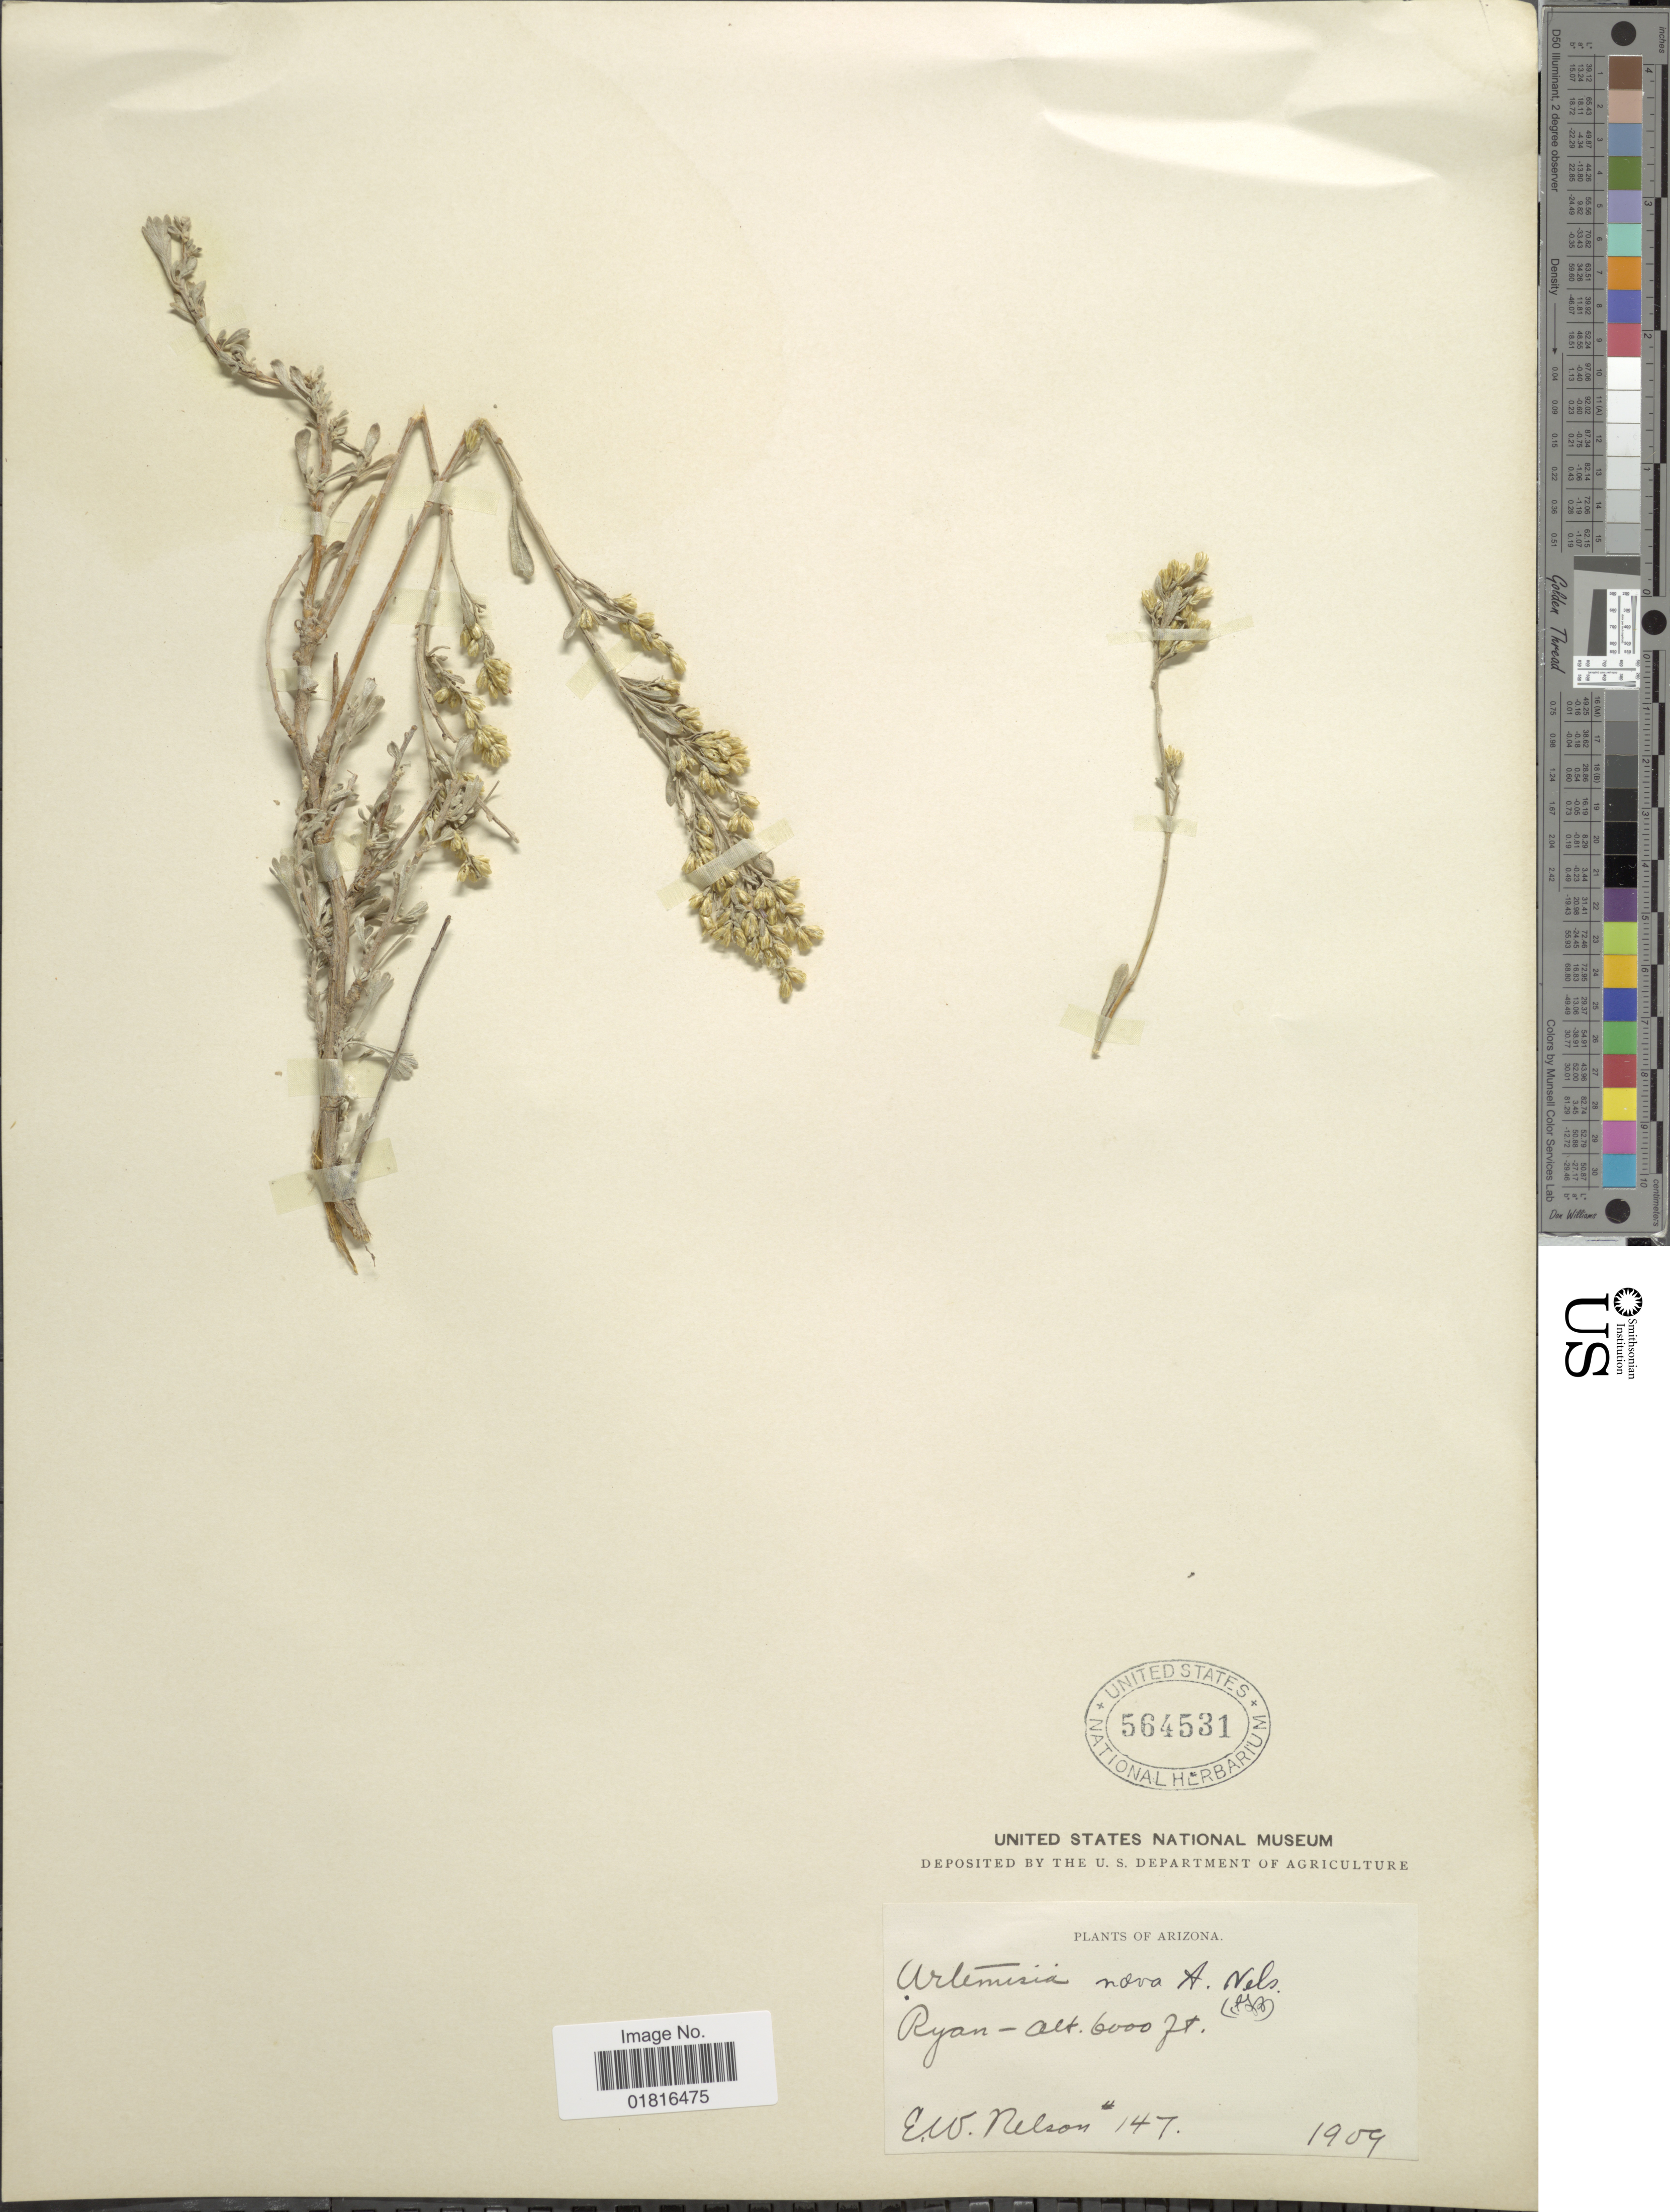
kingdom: Plantae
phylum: Tracheophyta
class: Magnoliopsida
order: Asterales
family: Asteraceae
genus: Artemisia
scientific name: Artemisia nova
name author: A. Nelson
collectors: E. W. Nelson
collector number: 147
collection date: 1909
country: United States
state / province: Arizona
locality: Ryan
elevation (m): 1829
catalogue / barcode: US 564531